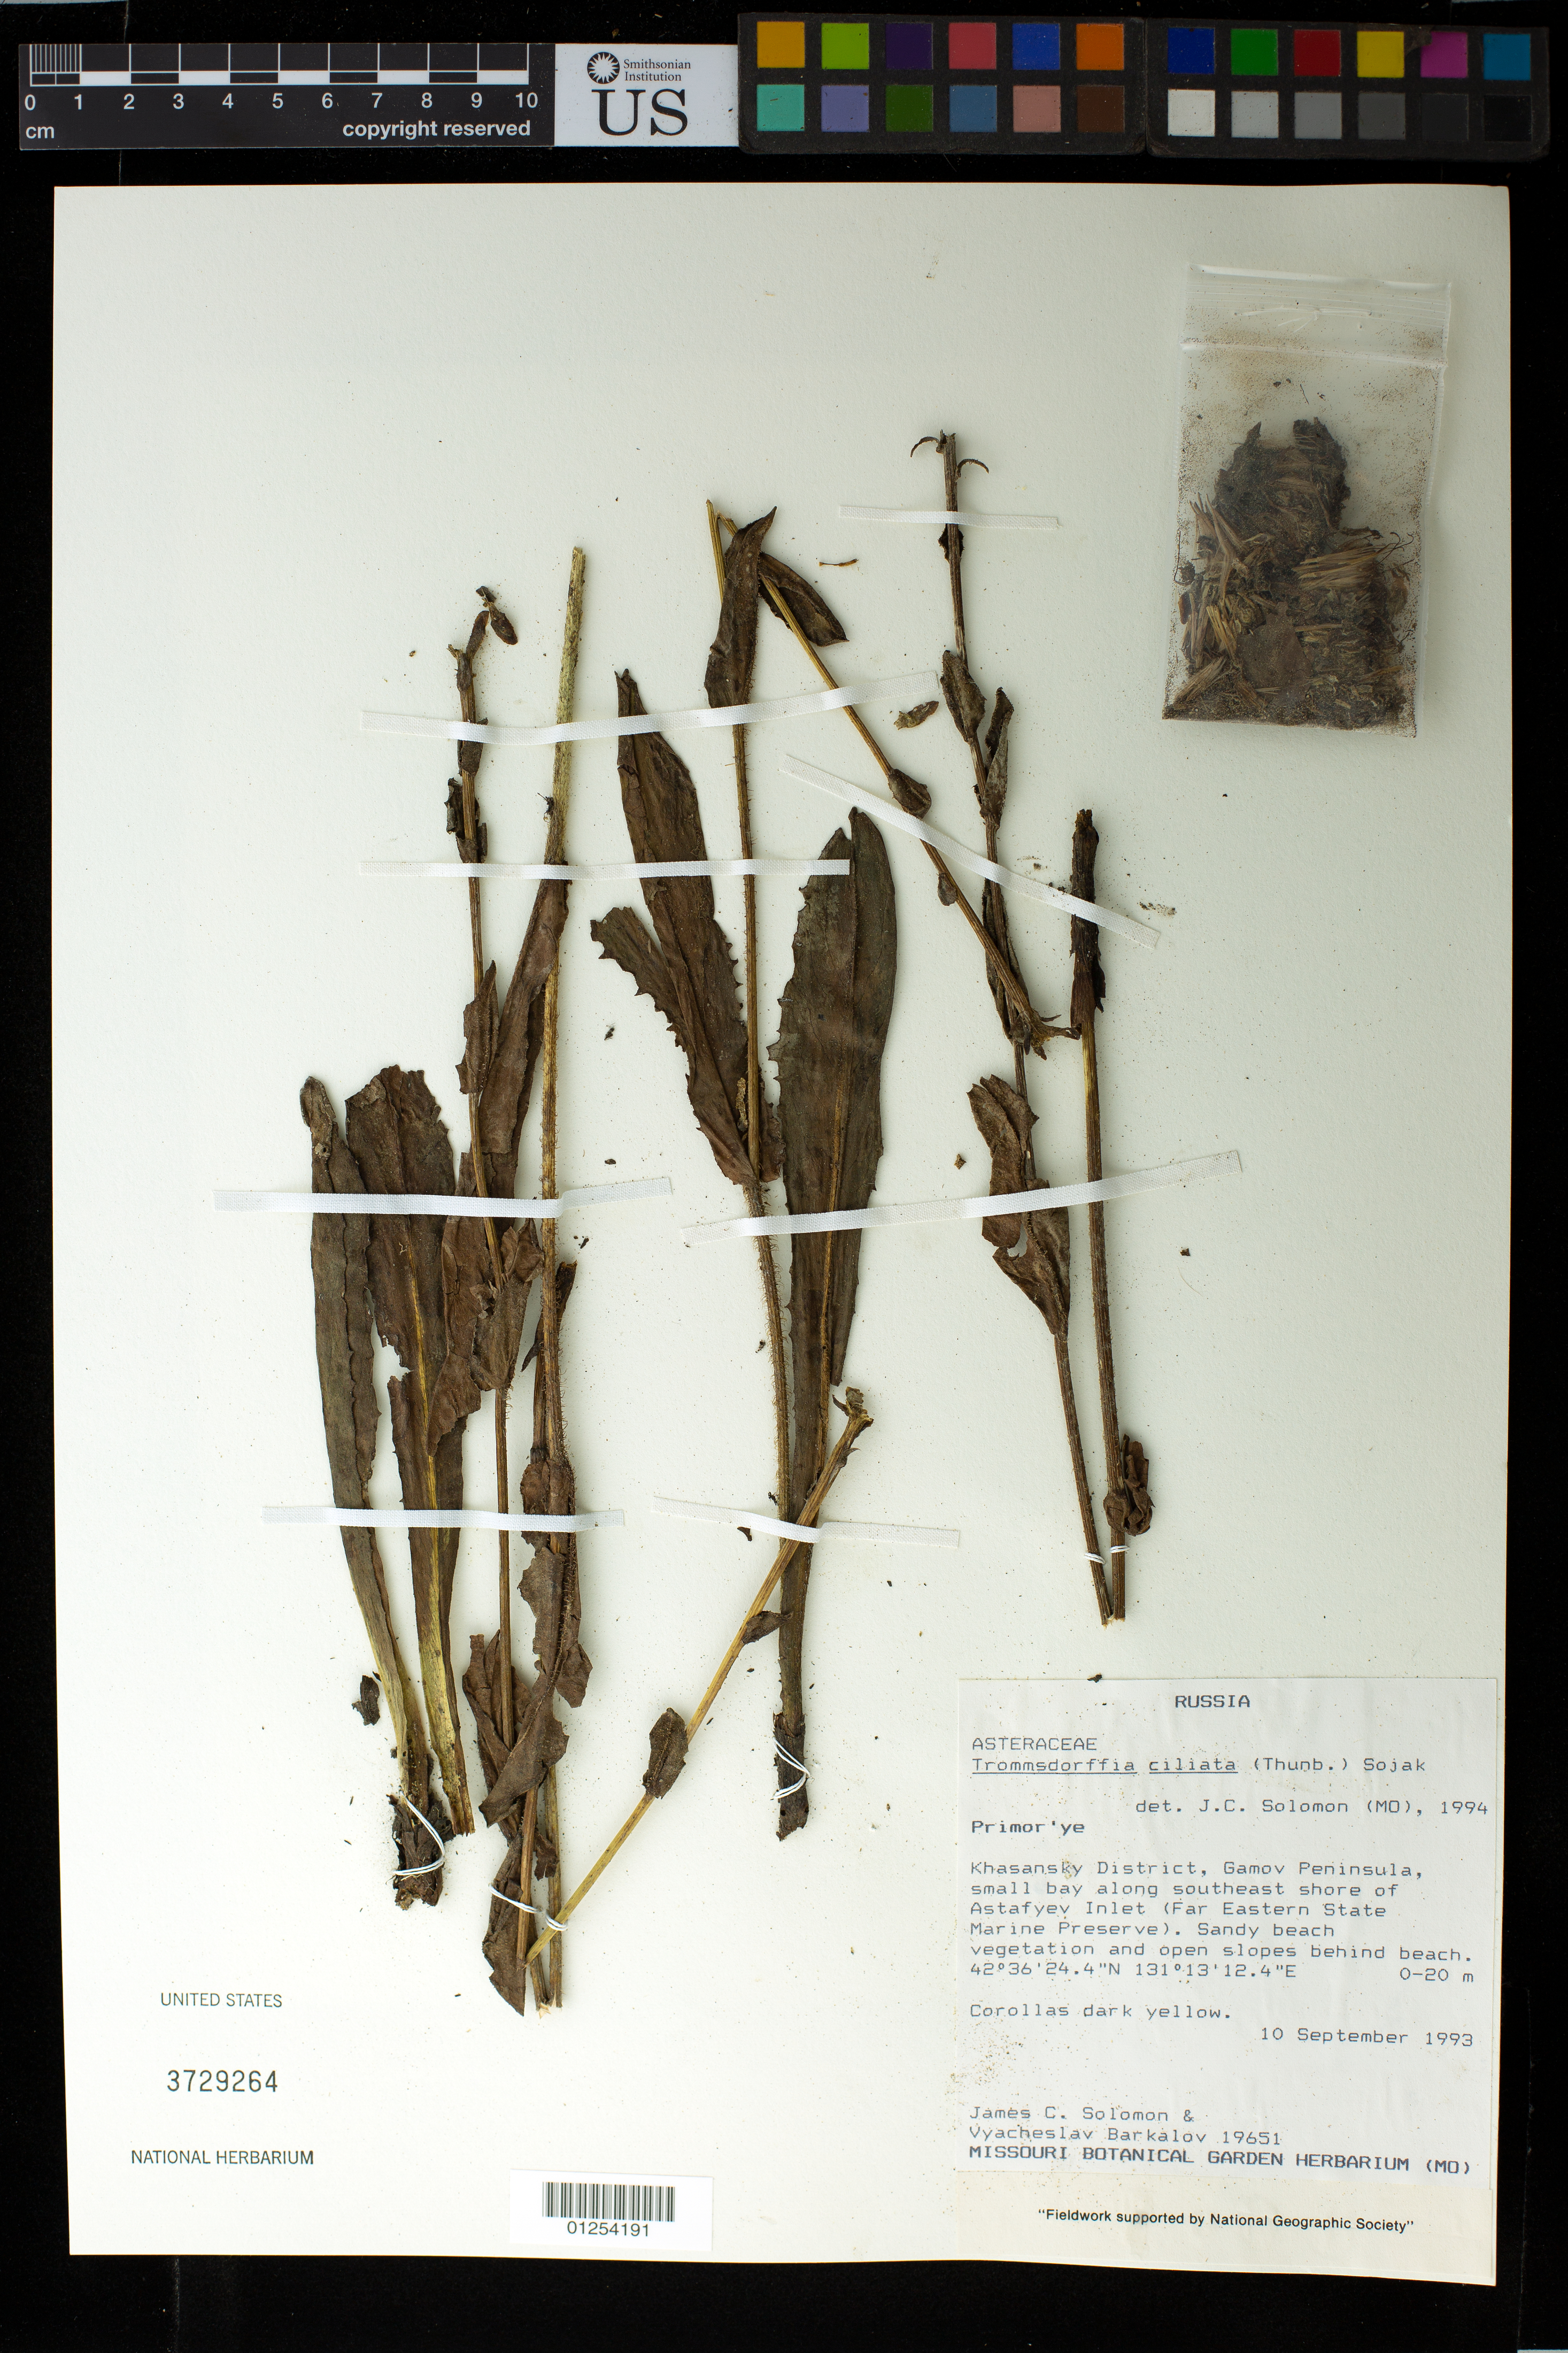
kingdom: Plantae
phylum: Tracheophyta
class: Magnoliopsida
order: Asterales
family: Asteraceae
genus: Hypochaeris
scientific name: Hypochaeris ciliata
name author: (Thunb.) Makino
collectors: J. C. Solomon & V. Barkalov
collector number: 19651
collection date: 1993-09-10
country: Russian Federation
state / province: Primorsky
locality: Khasansky District, Gamov Peninsula, north-facing beach cliffs on south shore of Astafyev Inlet (Far Eastern State Marine Preserve).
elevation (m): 0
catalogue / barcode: US 3729264